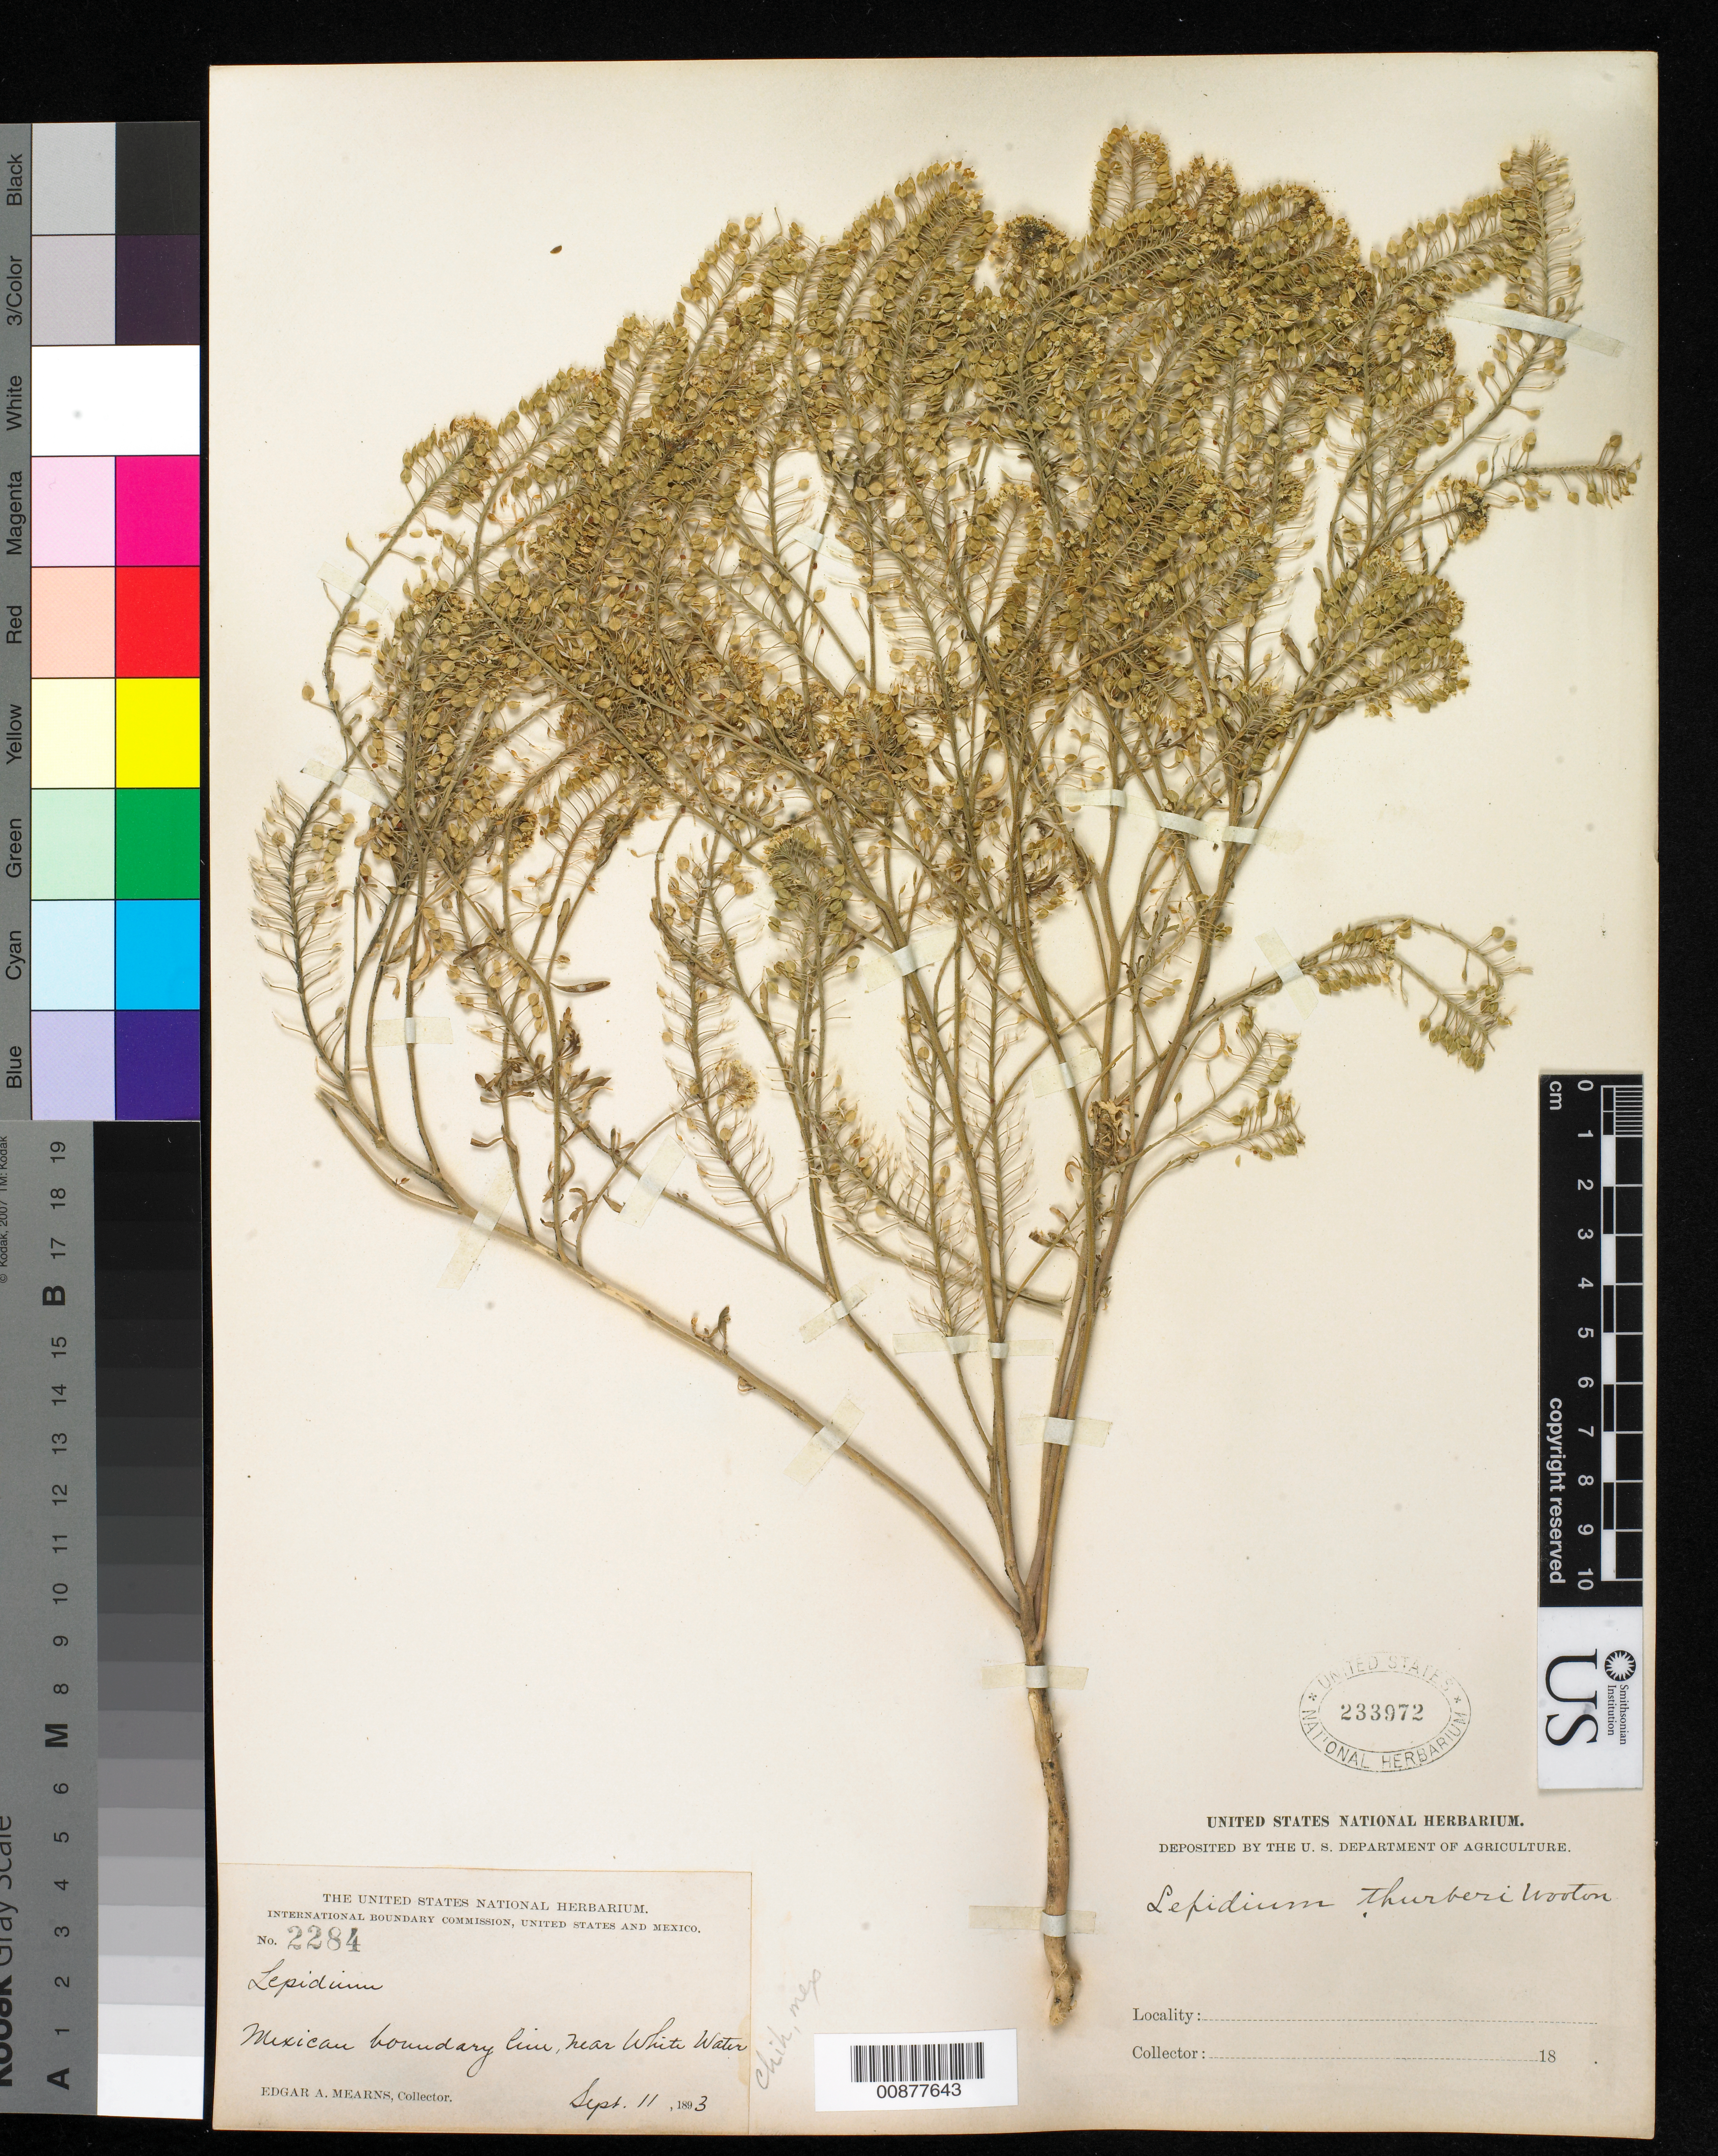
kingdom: Plantae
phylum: Tracheophyta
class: Magnoliopsida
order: Brassicales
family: Brassicaceae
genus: Lepidium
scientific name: Lepidium thurberi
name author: Wooton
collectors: E. A. Mearns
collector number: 2284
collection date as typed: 11 Sep 1893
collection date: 1893-09-11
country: Mexico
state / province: Chihuahua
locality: Mexican Boundary Line, near White Water.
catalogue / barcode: US 233972